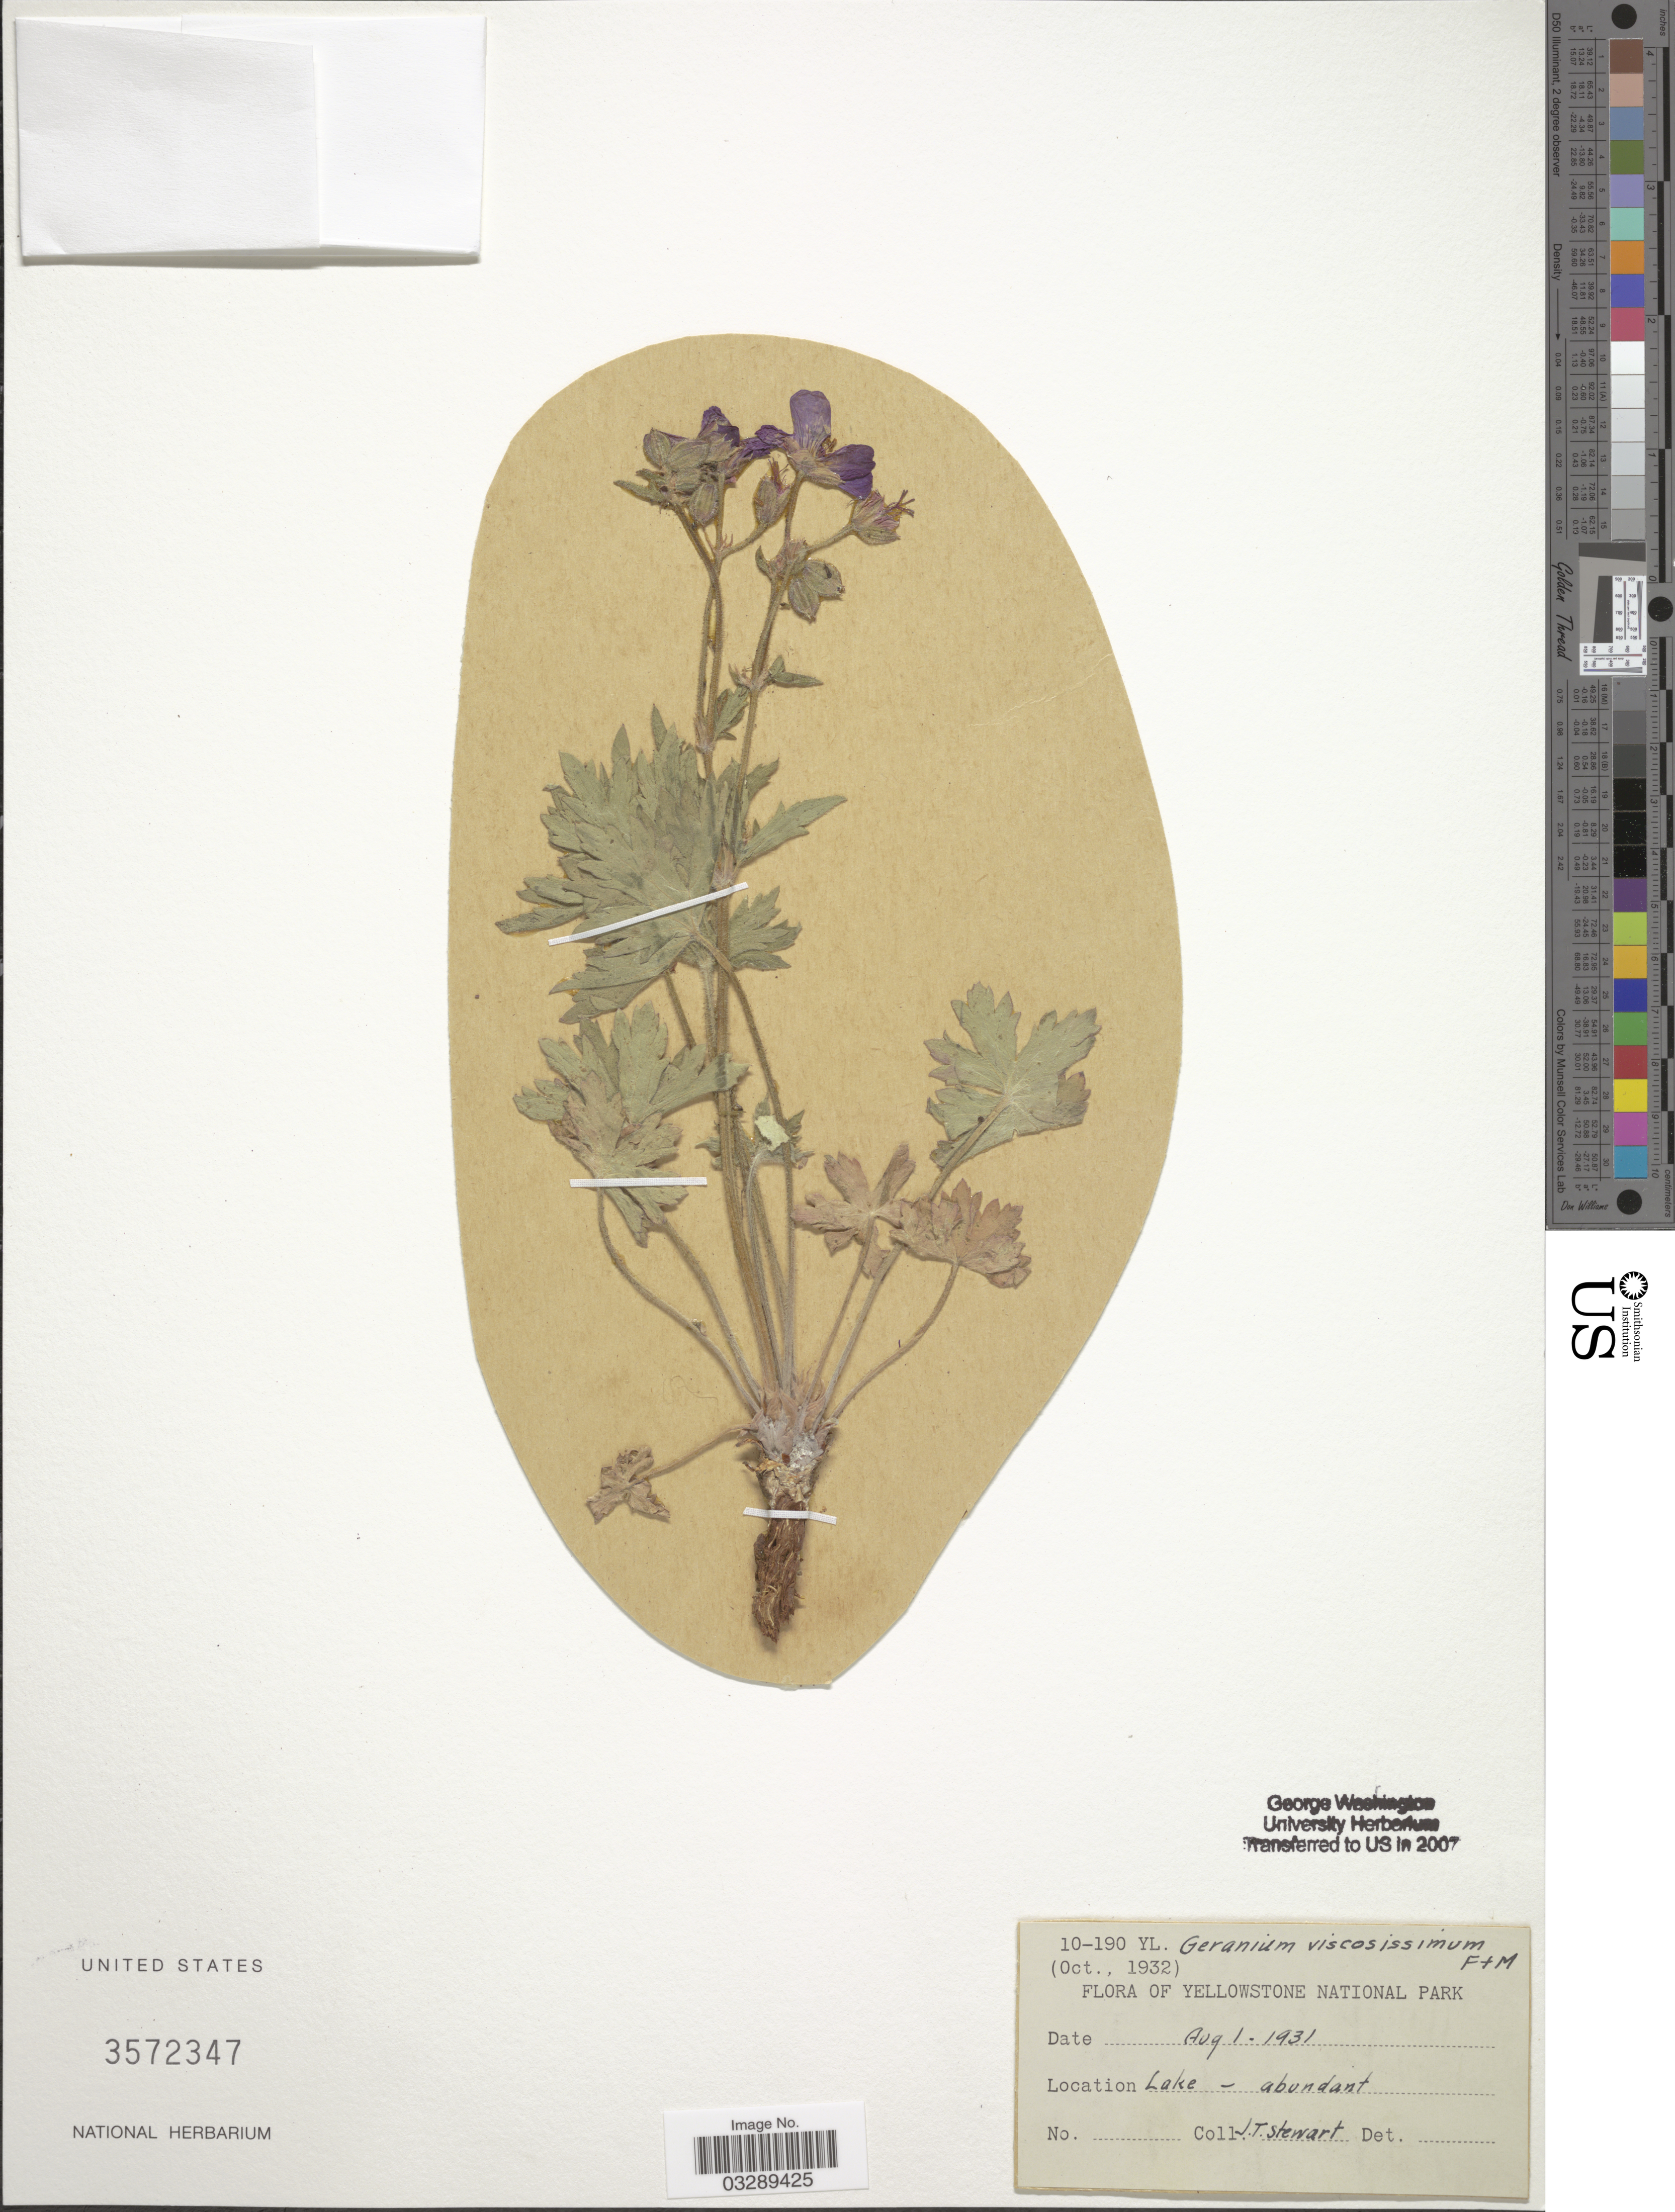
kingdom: Plantae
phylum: Tracheophyta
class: Magnoliopsida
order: Geraniales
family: Geraniaceae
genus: Geranium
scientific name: Geranium viscosissimum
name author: Fisch. & C.A. Mey.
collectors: J. Stewart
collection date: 1931-08-01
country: United States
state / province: Wyoming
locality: Yellowstone National Park. Lake-abundant.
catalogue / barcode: US 3572347